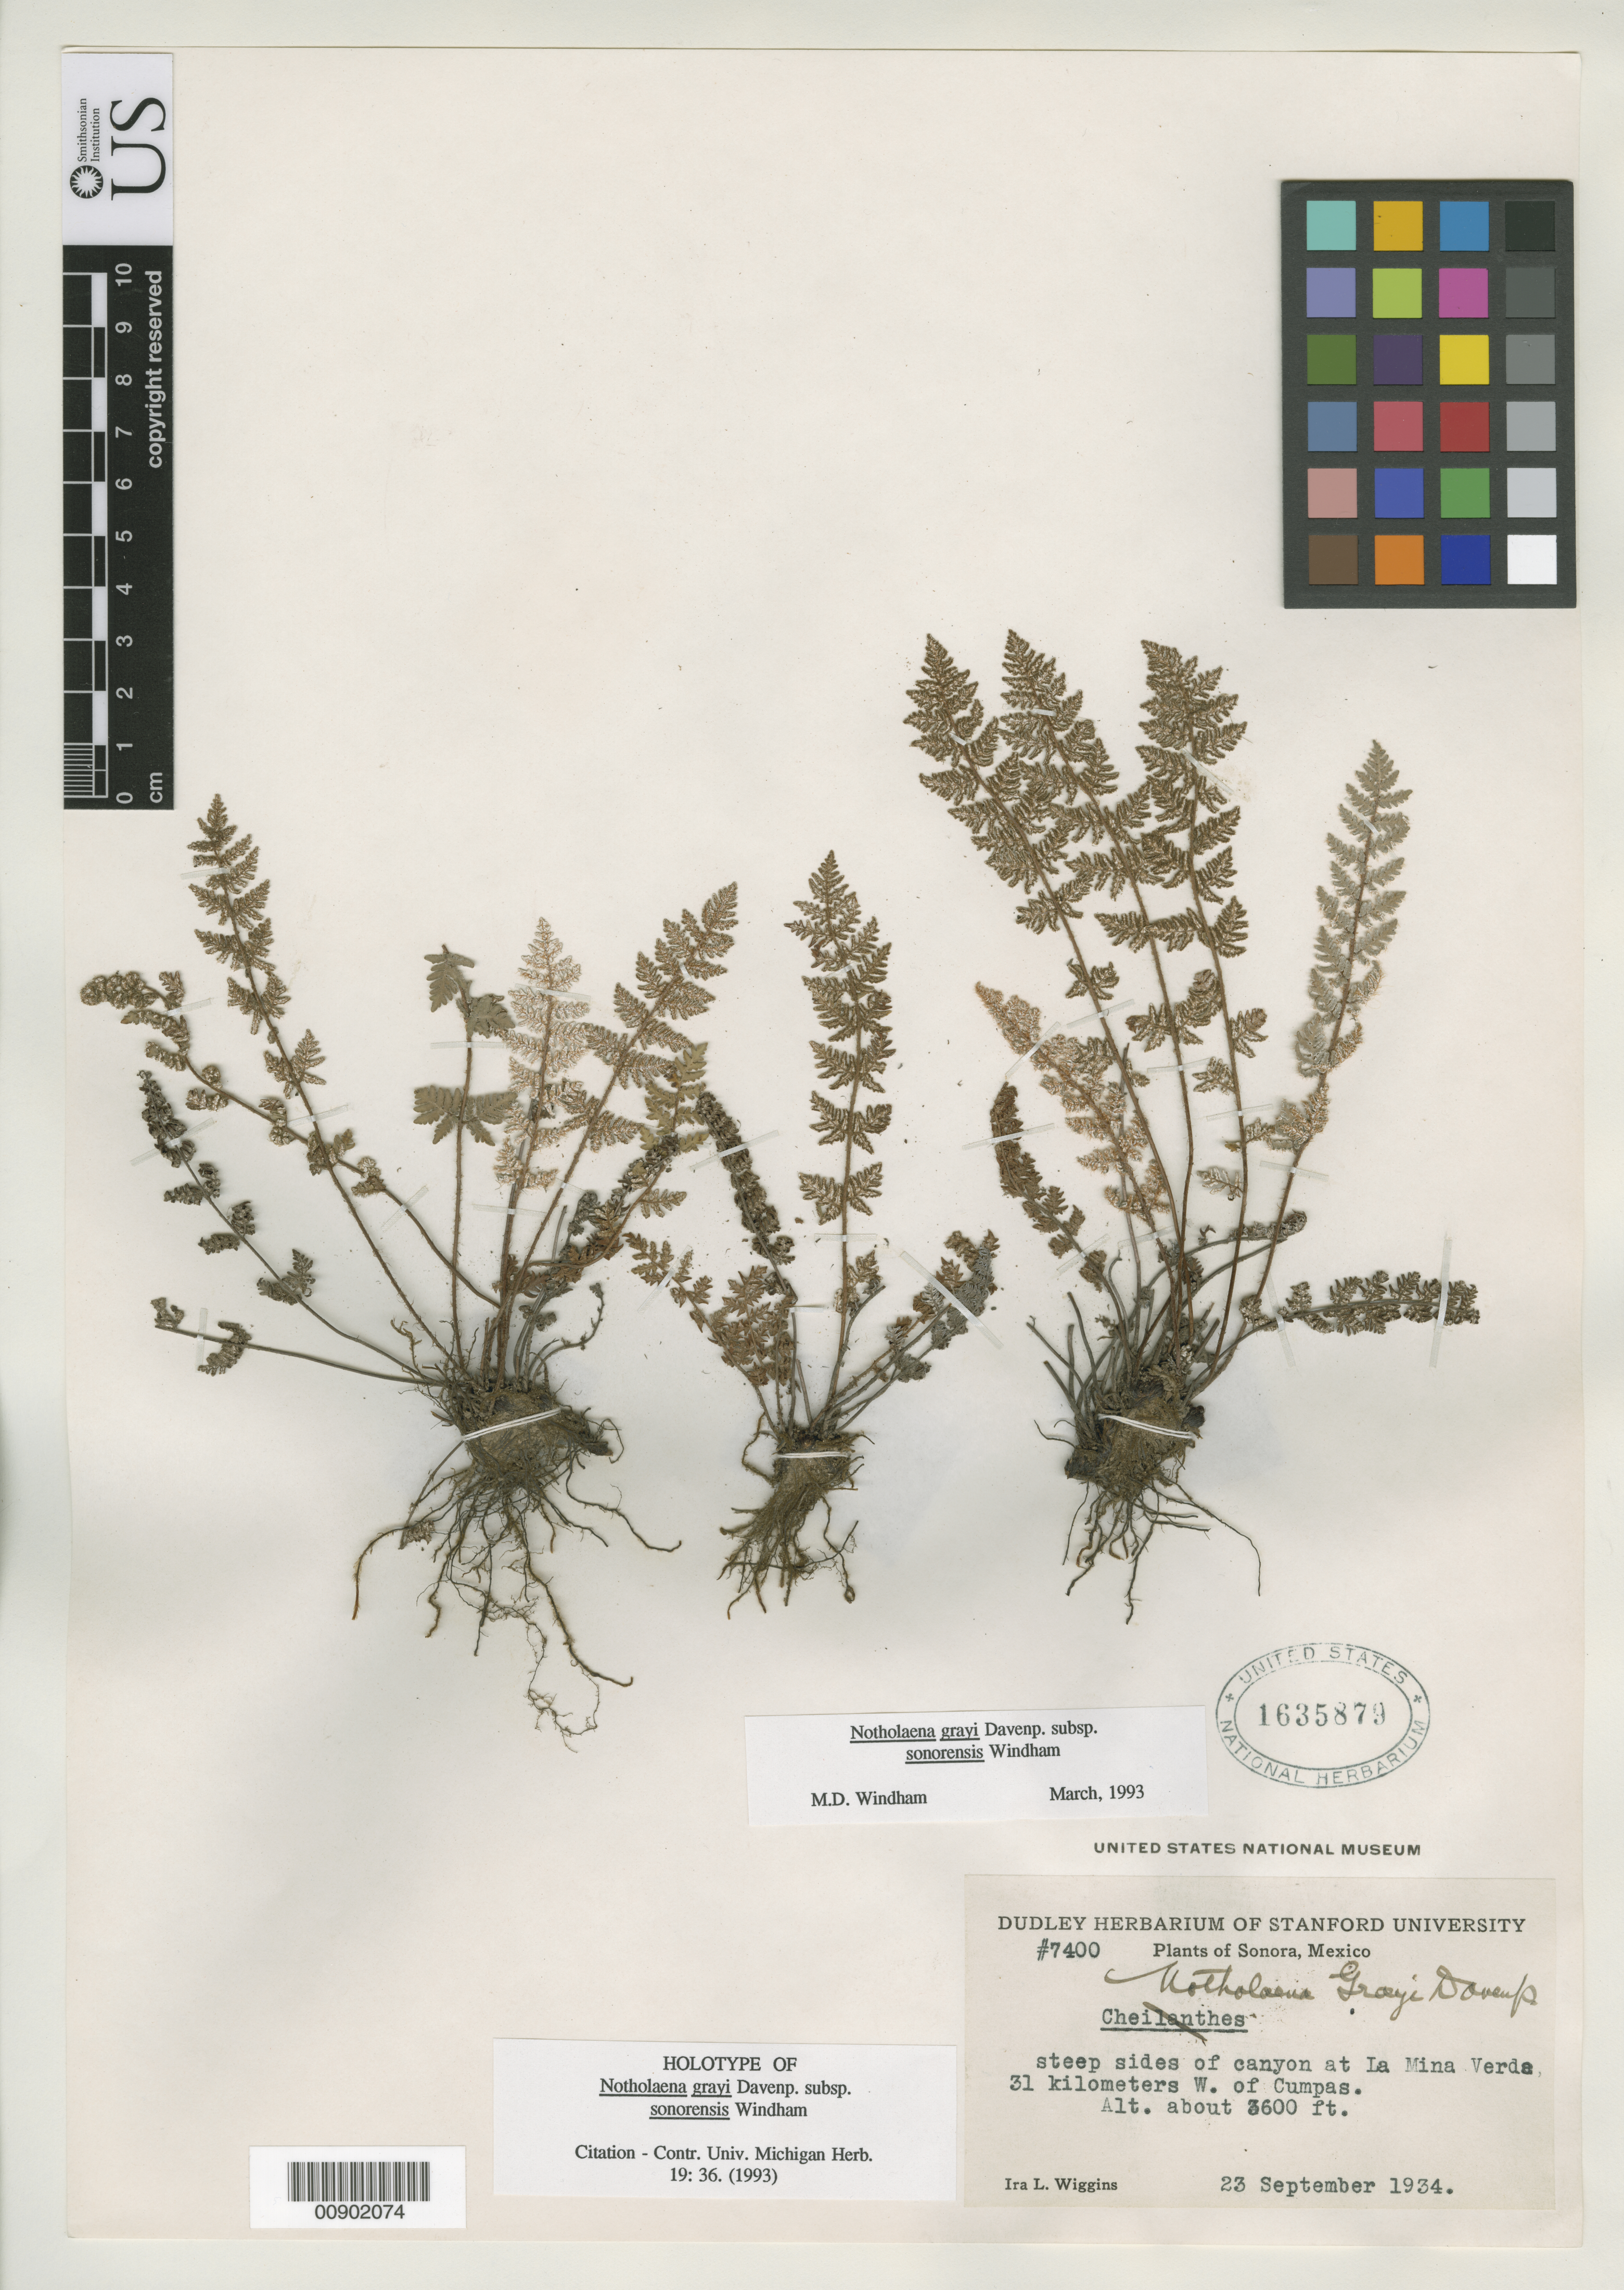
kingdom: Plantae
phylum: Tracheophyta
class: Polypodiopsida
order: Polypodiales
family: Pteridaceae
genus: Notholaena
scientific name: Notholaena grayi subsp. sonorensis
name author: Windham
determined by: Windham, M. D., (UT)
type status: Holotype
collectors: I. L. Wiggins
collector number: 7400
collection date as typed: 23 Sep 1934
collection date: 1934-09-23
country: Mexico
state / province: Sonora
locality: Steep sides of canyon at La Mina verde, 31 km W of Cumpas.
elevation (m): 1097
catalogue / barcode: US 1635879